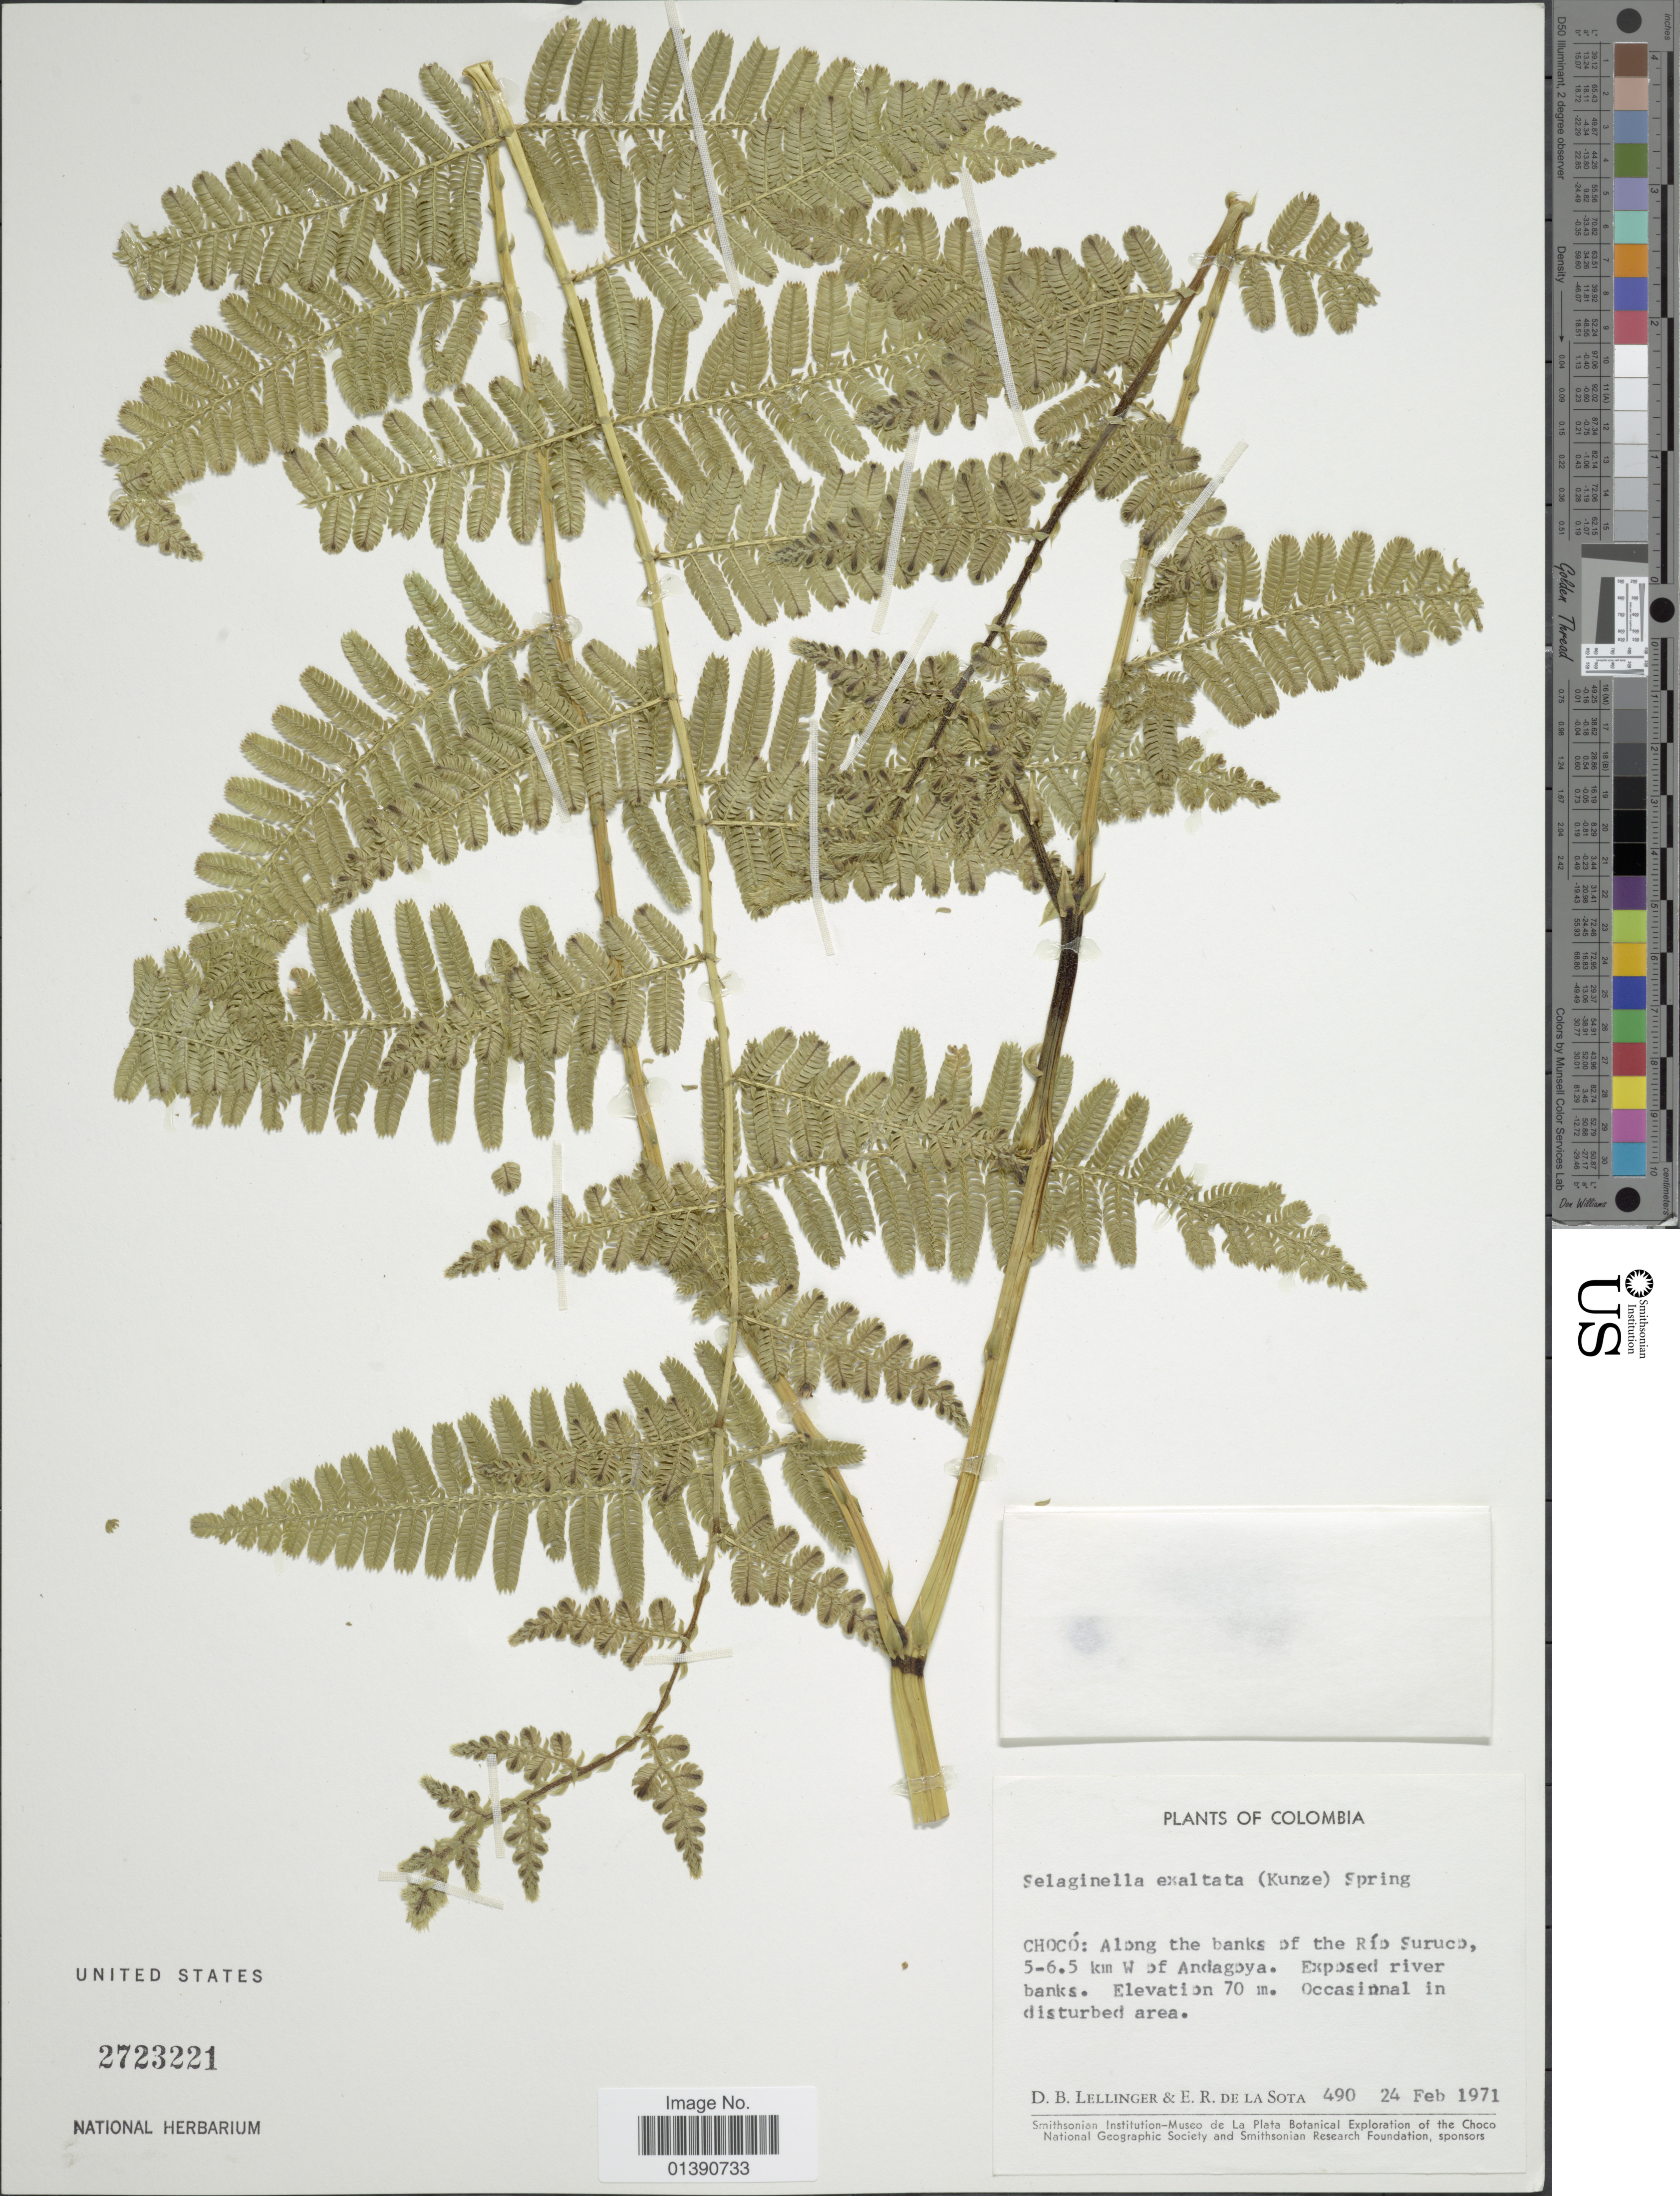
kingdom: Plantae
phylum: Tracheophyta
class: Lycopodiopsida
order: Selaginellales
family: Selaginellaceae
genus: Selaginella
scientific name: Selaginella exaltata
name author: (Kunze) Spring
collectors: D. B. Lellinger & E. R. de la Sota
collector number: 490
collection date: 1971-02-24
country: Colombia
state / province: Chocó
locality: Along the banks of the Río Suruco, 5-6.5 km W of Andagoya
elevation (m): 70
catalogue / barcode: US 2723221